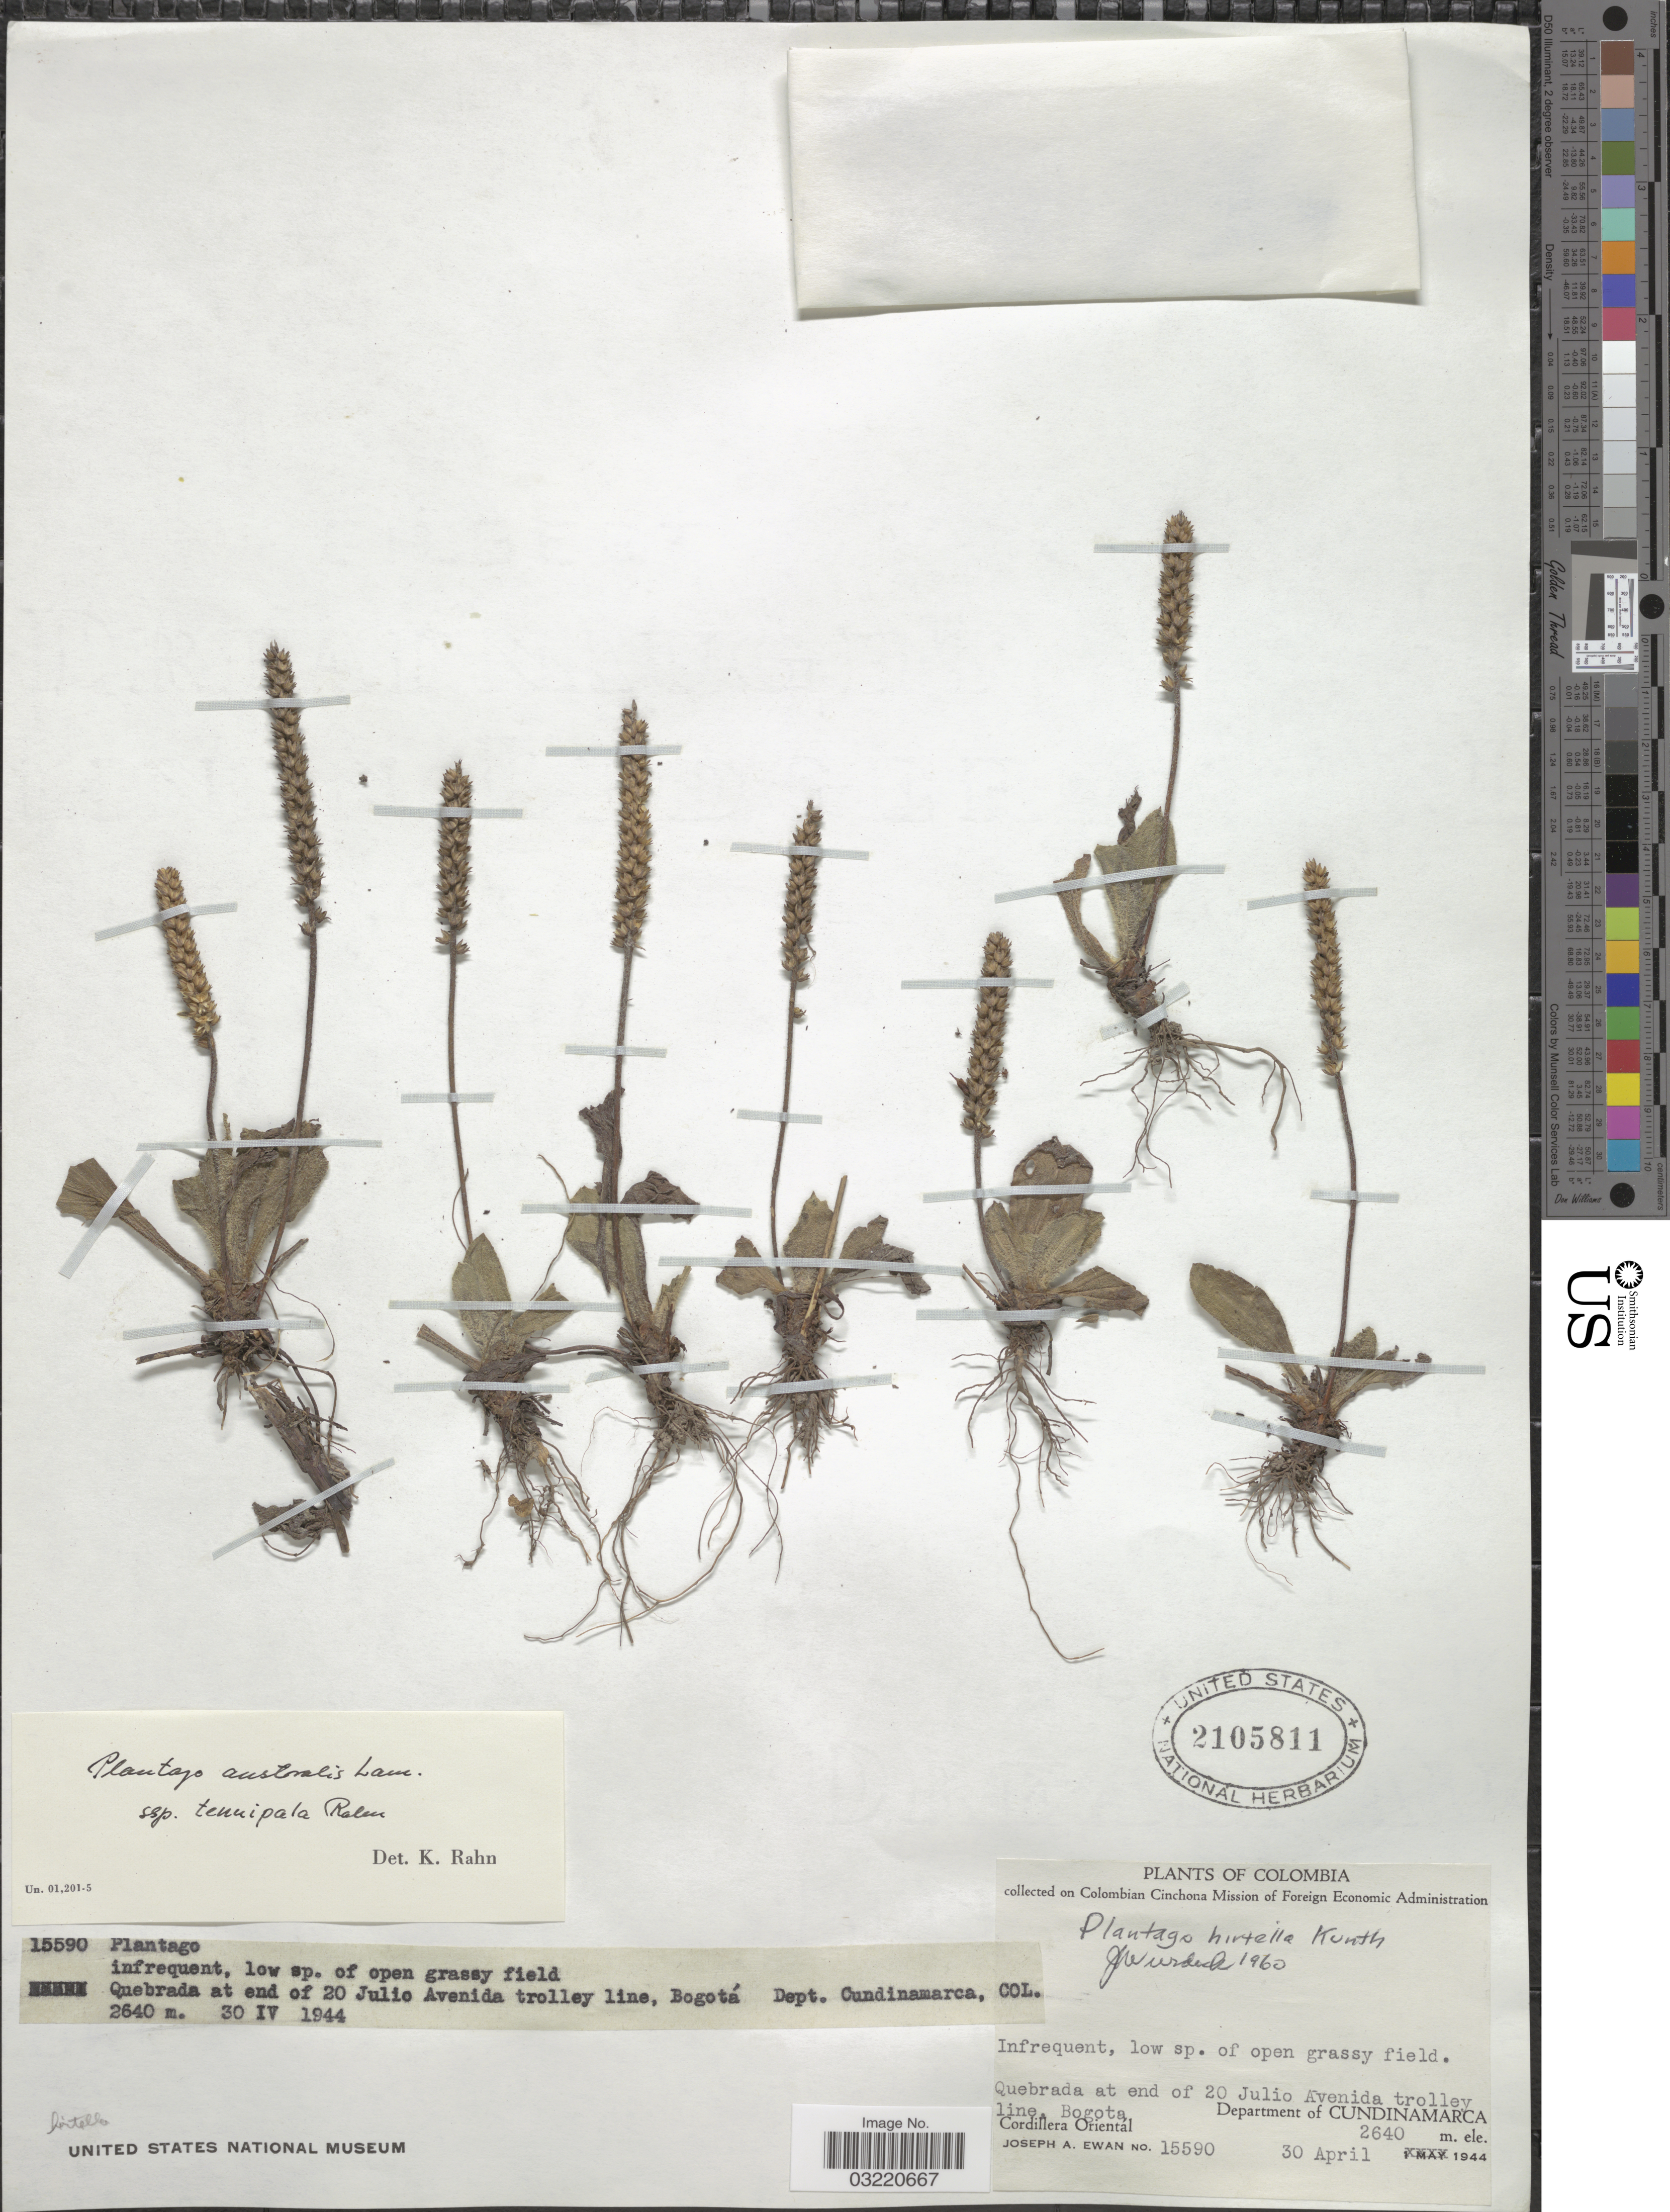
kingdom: Plantae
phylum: Tracheophyta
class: Magnoliopsida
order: Lamiales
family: Plantaginaceae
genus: Plantago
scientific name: Plantago australis subsp. tenuipala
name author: Rahn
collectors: J. A. Ewan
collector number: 15590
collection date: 1944-04-30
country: Colombia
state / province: Cundinamarca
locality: Quebrada at end of 20 julio Avenida trolley line, Bogota. Cordillera Oriental. Department of Cundinamarca.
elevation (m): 2640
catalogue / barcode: US 2105811